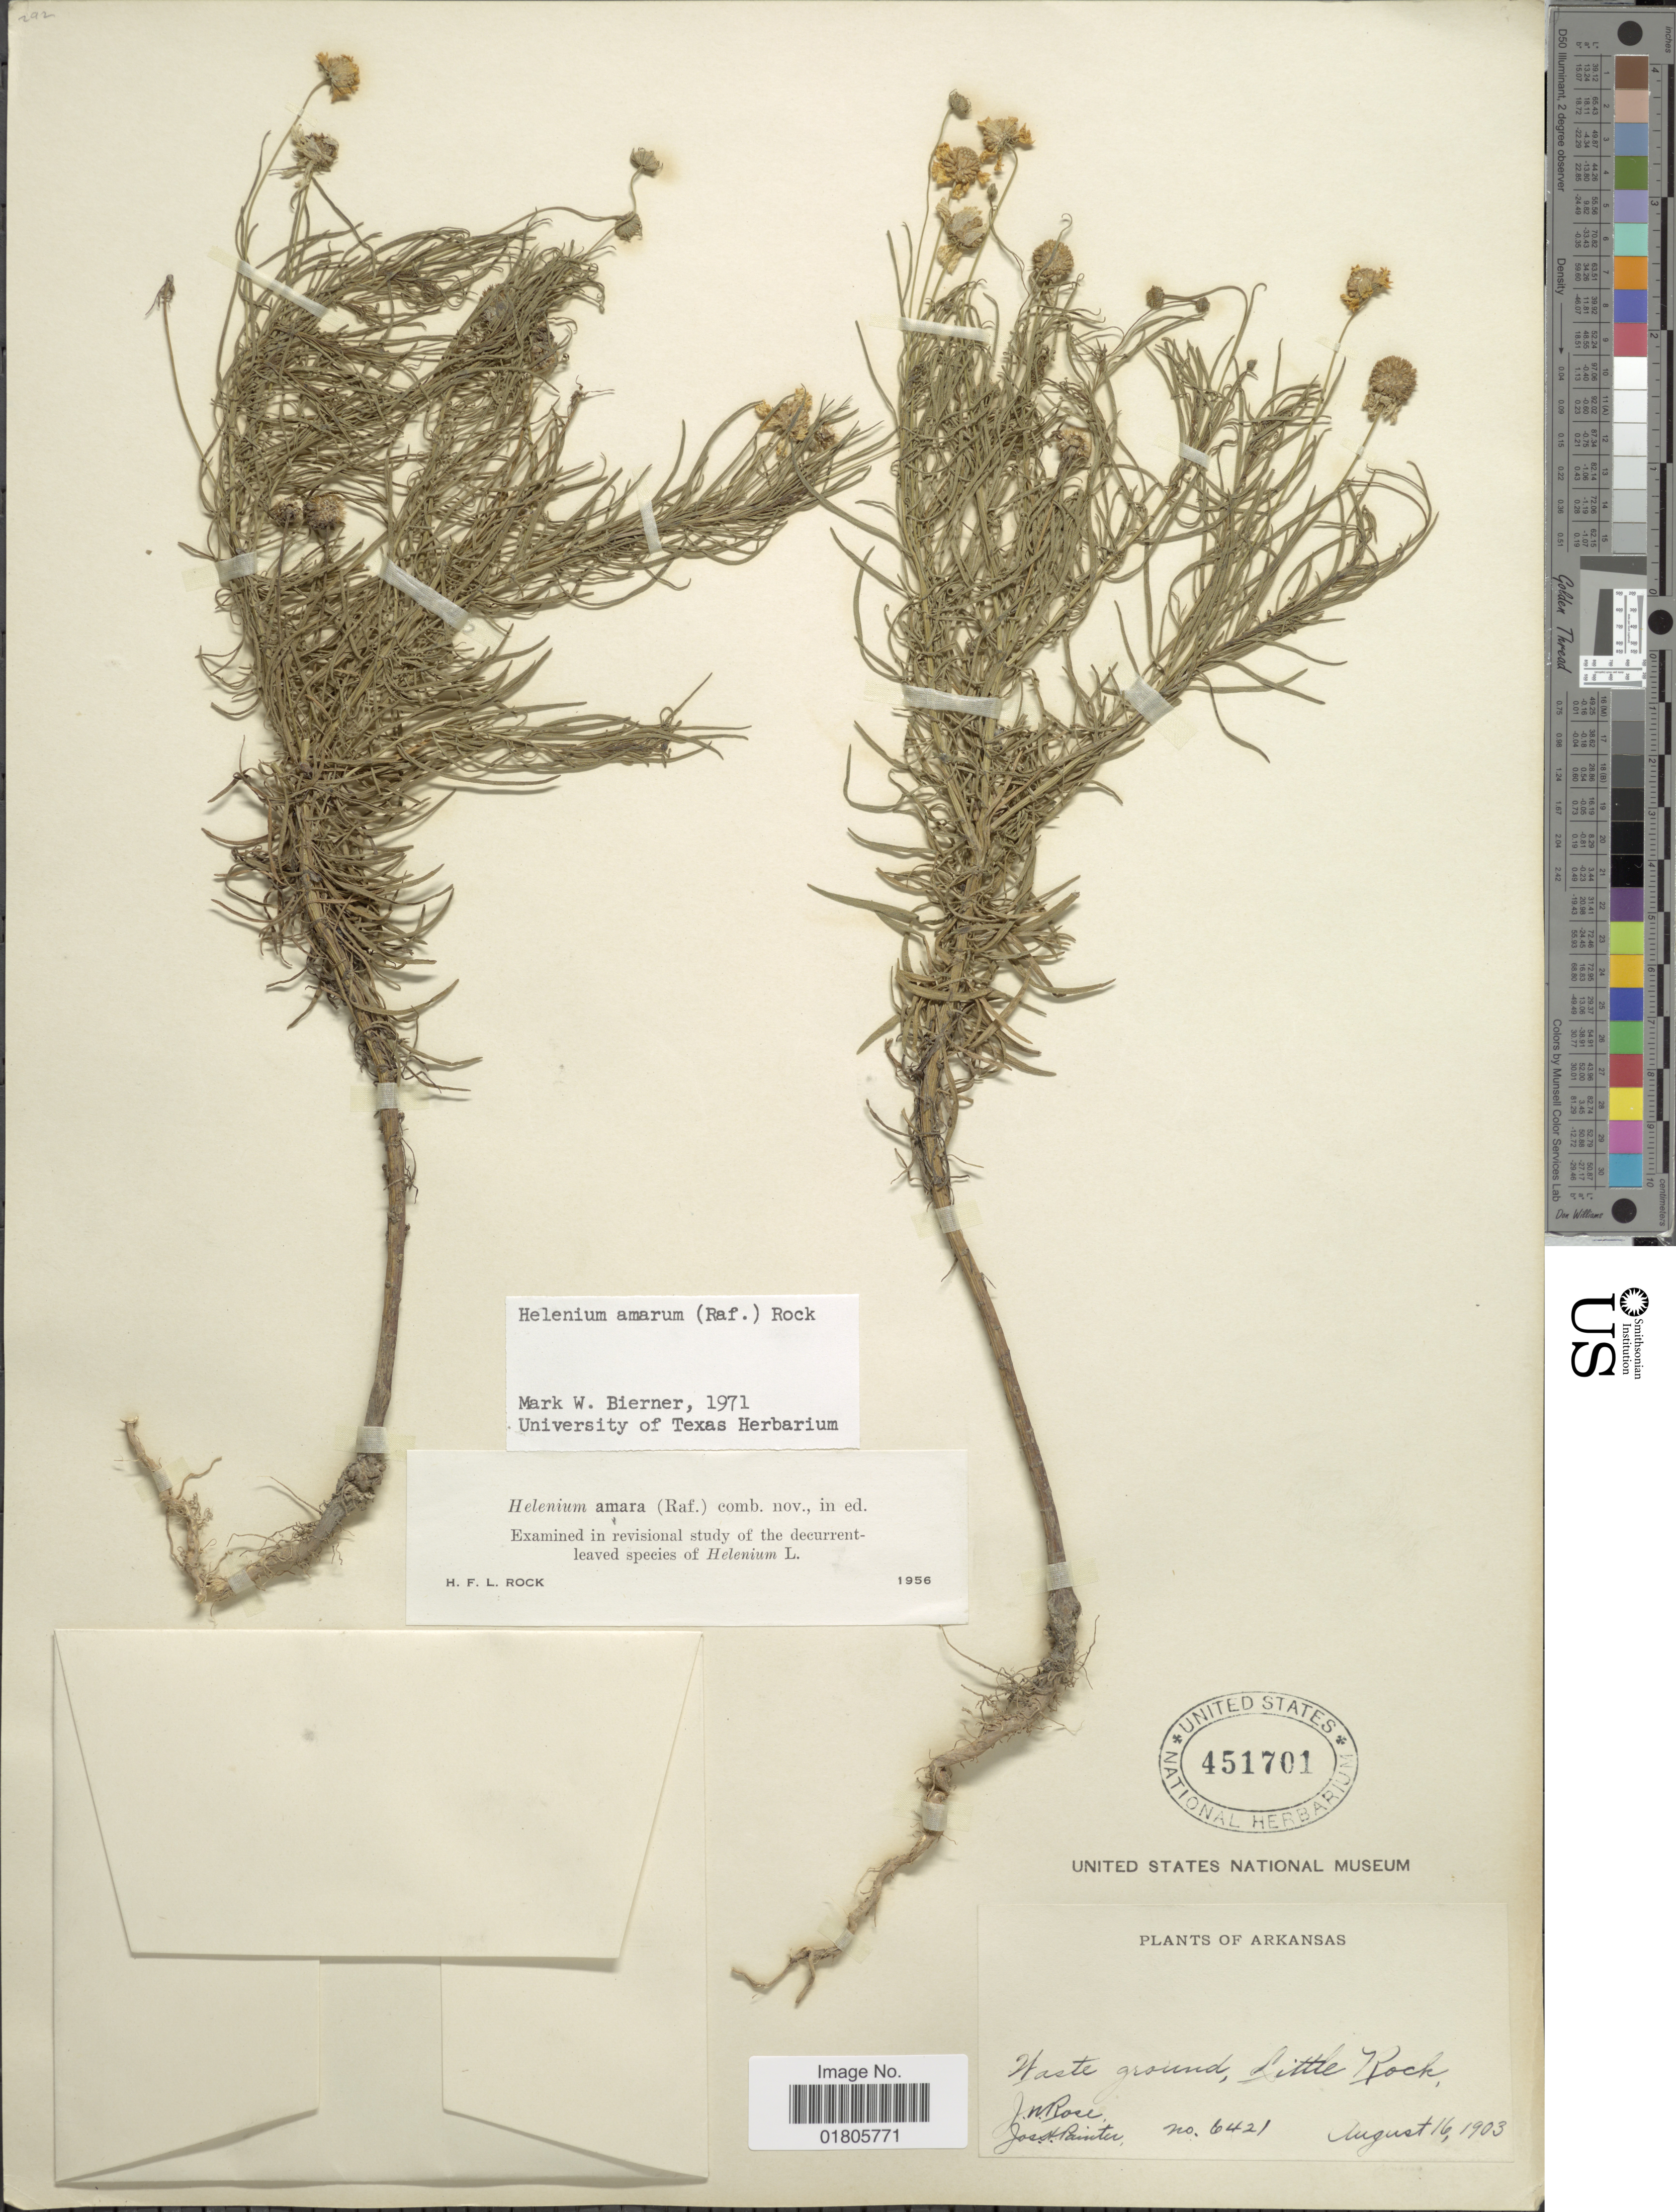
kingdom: Plantae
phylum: Tracheophyta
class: Magnoliopsida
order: Asterales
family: Asteraceae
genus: Helenium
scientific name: Helenium amarum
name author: (Raf.) H. Rock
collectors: J. N. Rose & J. H. Painter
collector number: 6421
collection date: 1903-08-16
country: United States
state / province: Arkansas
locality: Waste ground. Little Rock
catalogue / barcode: US 451701